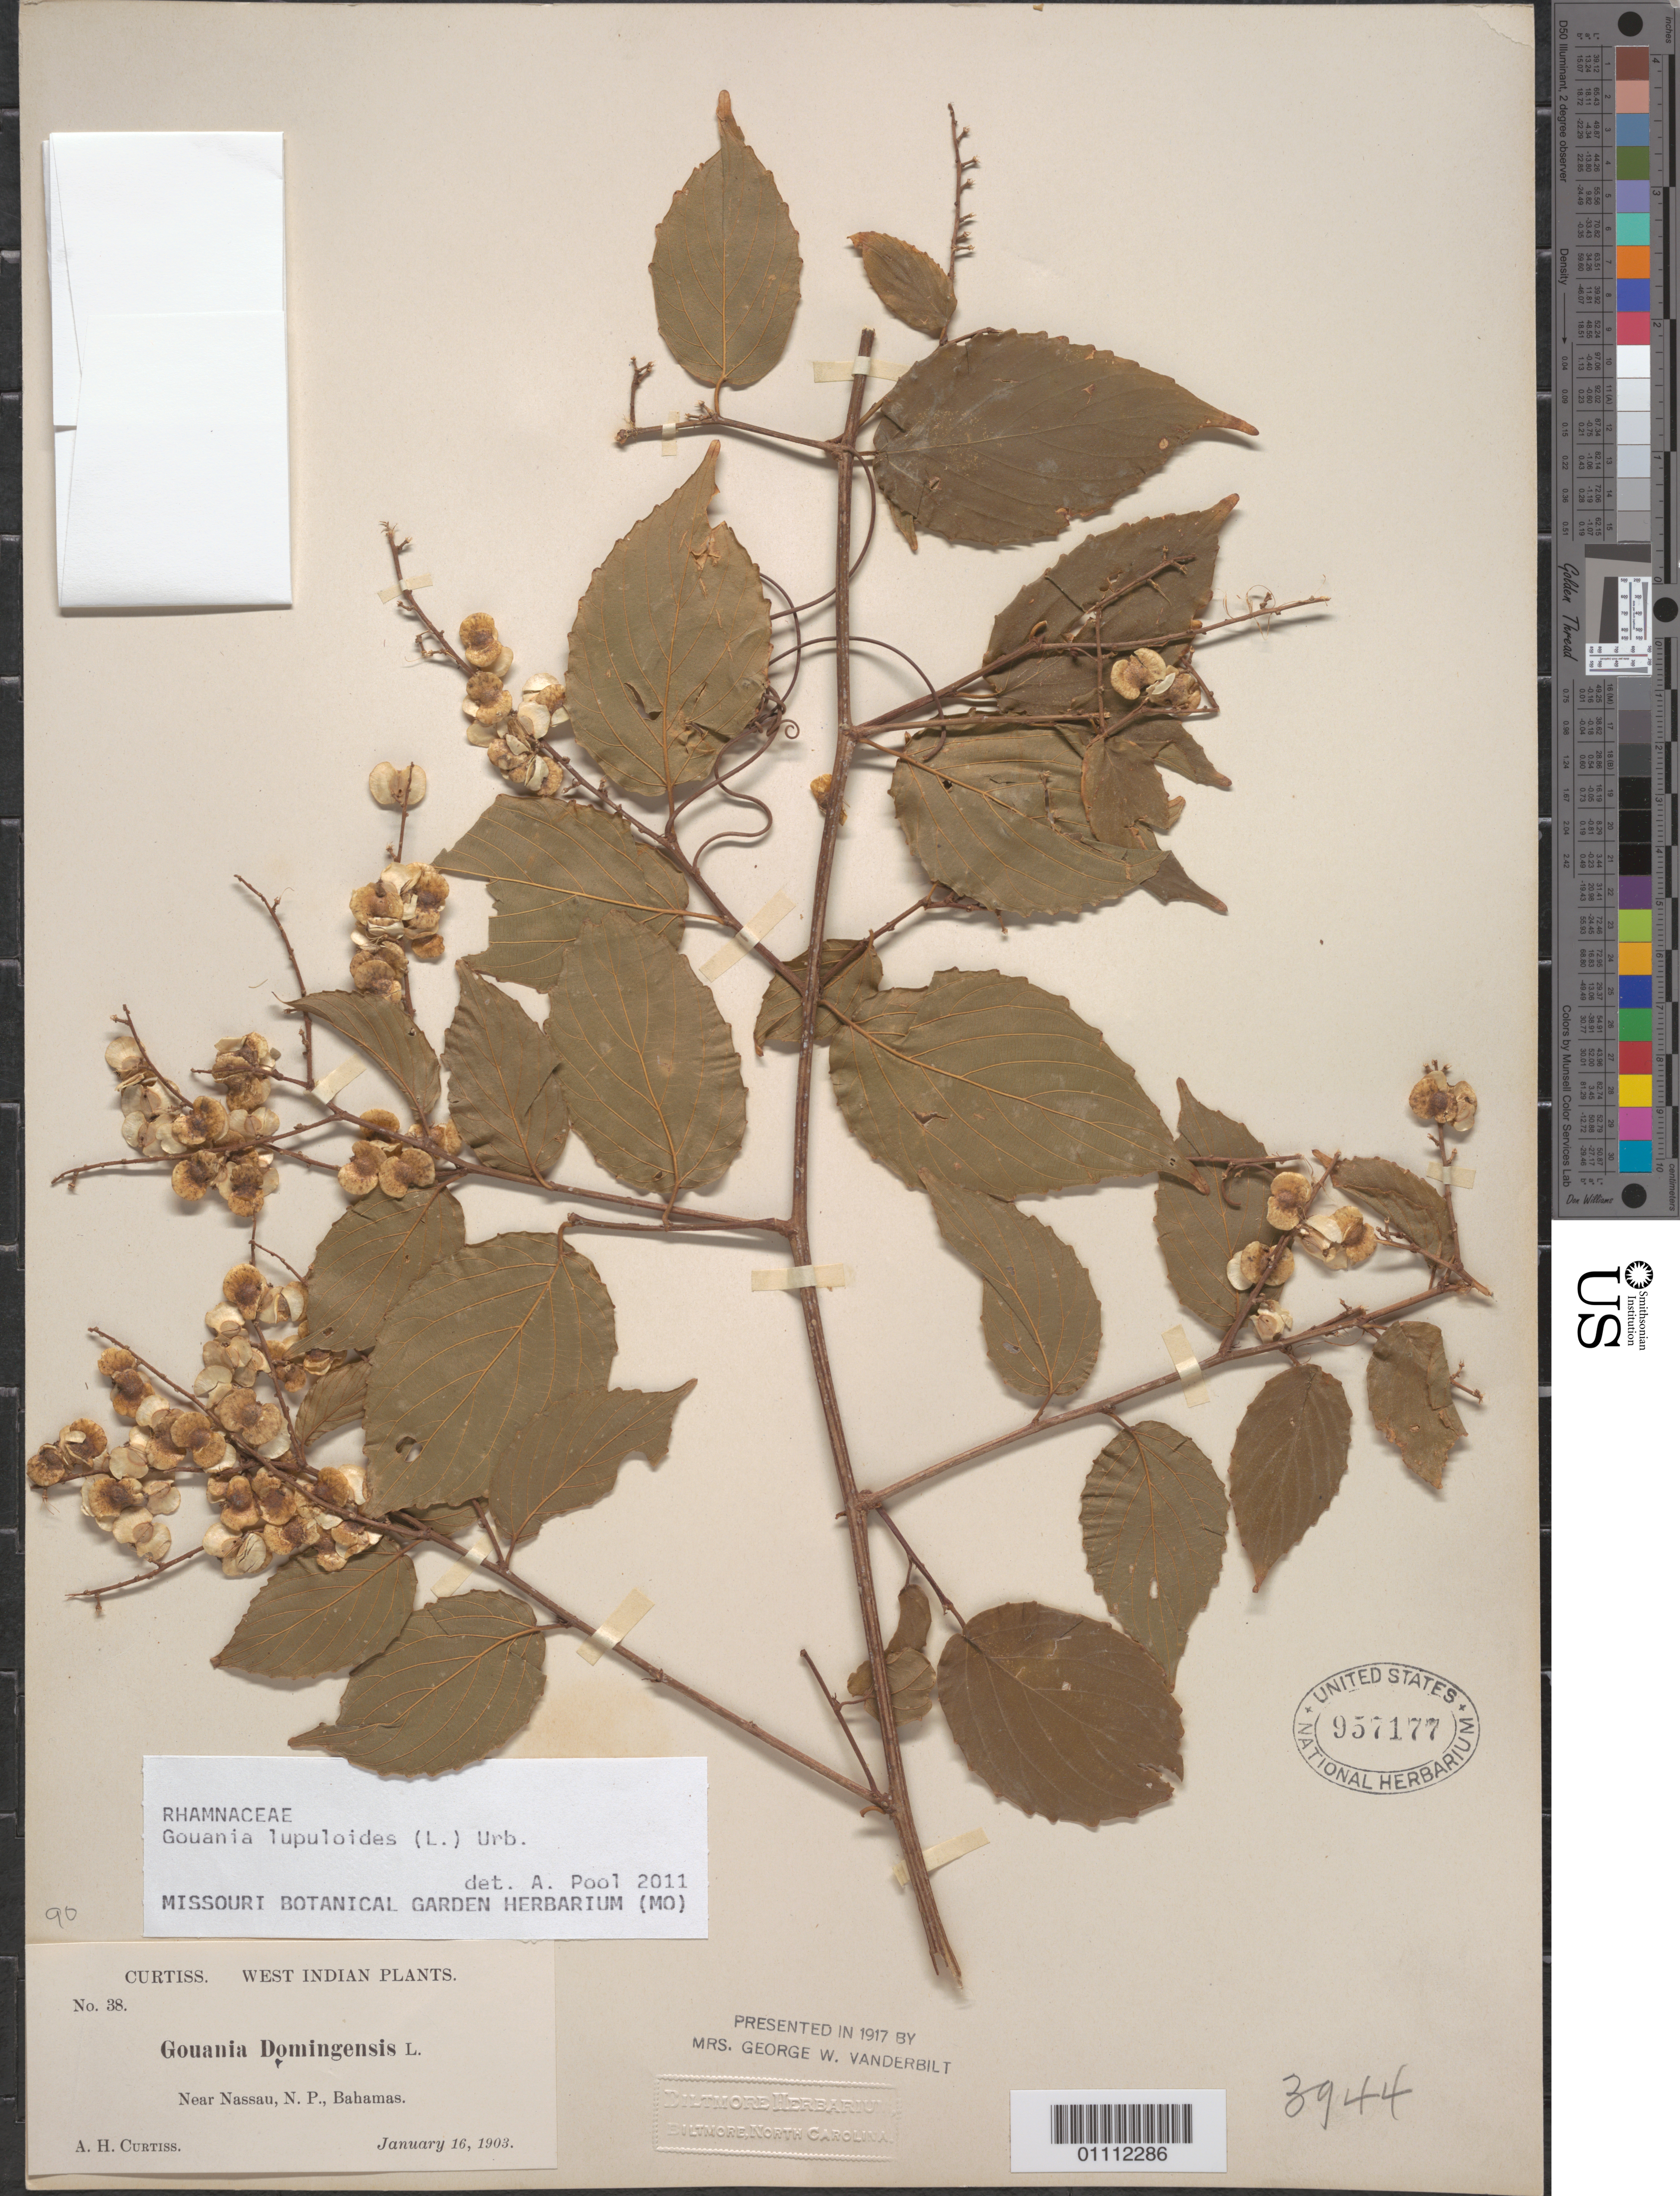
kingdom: Plantae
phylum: Tracheophyta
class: Magnoliopsida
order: Rosales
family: Rhamnaceae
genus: Gouania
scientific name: Gouania lupuloides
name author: (L.) Urb.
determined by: Pool, A., (MO), Missouri Botanical Garden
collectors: A. H. Curtiss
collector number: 38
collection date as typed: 16 Jan 1903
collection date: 1903-01-16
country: Bahamas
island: New Providence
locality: Nassau, near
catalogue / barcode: US 957177